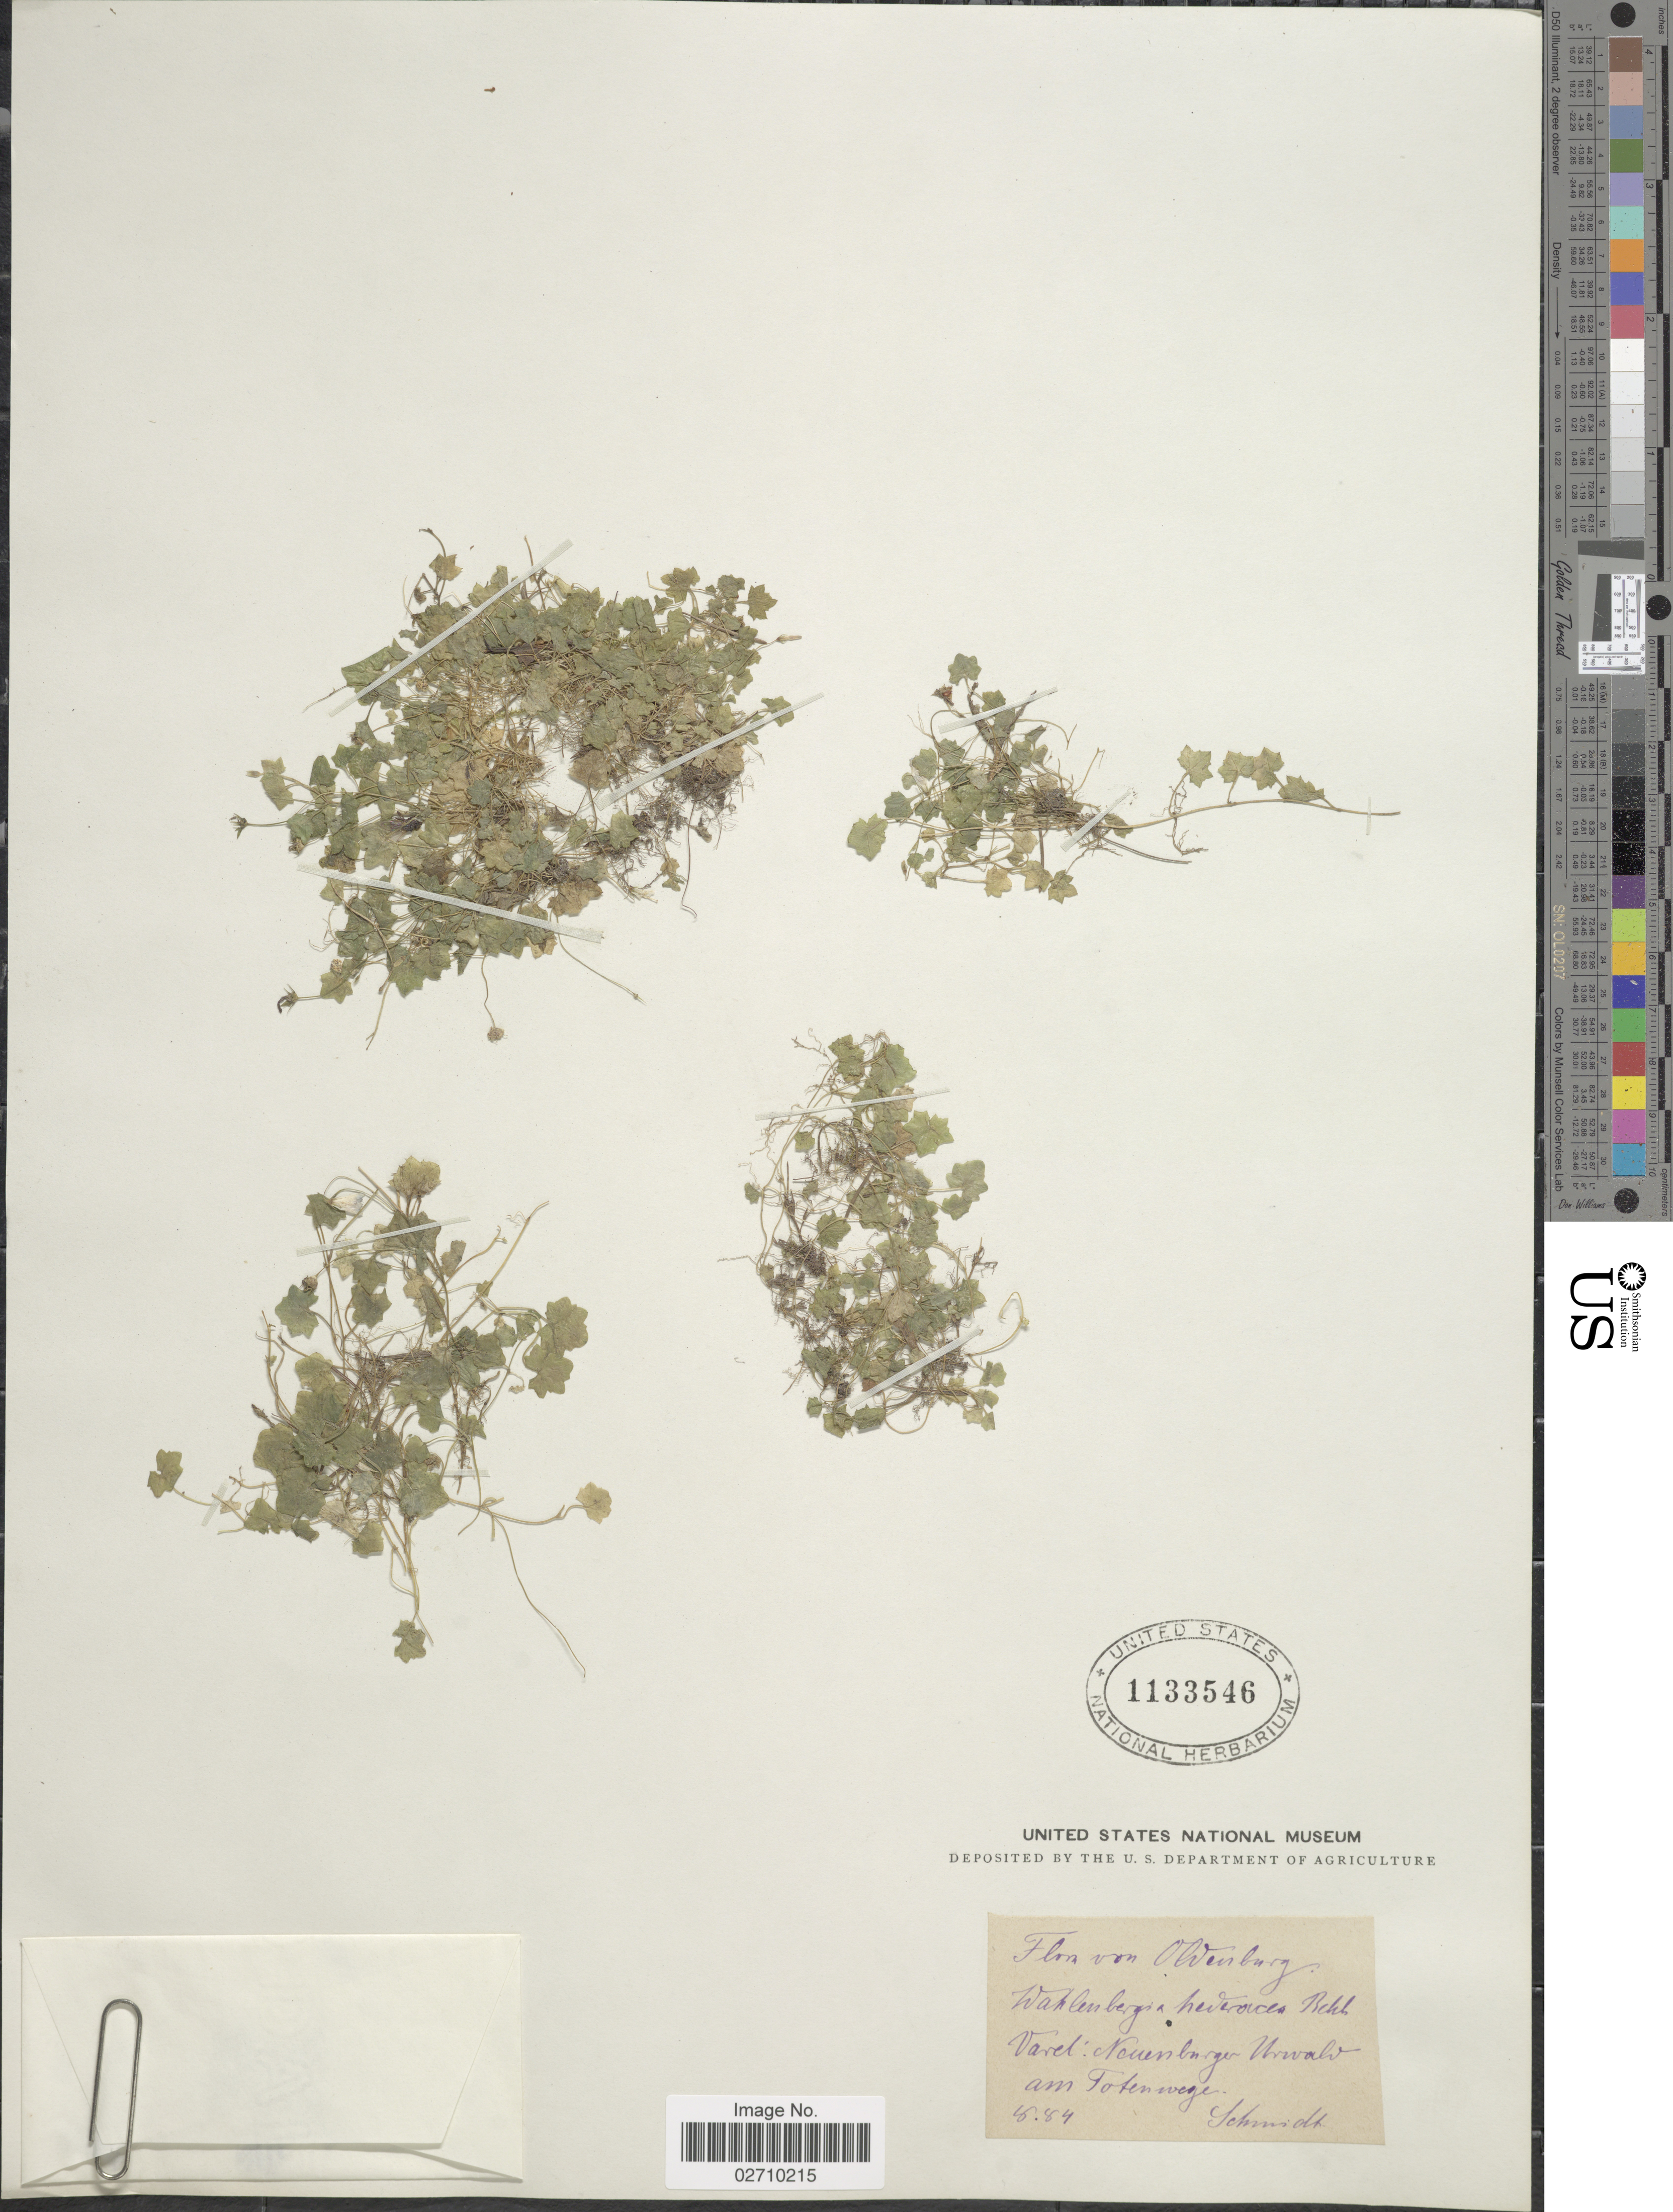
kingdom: Plantae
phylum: Tracheophyta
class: Magnoliopsida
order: Asterales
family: Campanulaceae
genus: Wahlenbergia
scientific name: Wahlenbergia hederacea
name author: Rchb.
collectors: Schmidt, --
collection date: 1884-08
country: Germany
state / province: Niedersachsen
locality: Oldenburg. Varel: Nuenburger Urwald am Totenwege.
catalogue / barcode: US 1133546